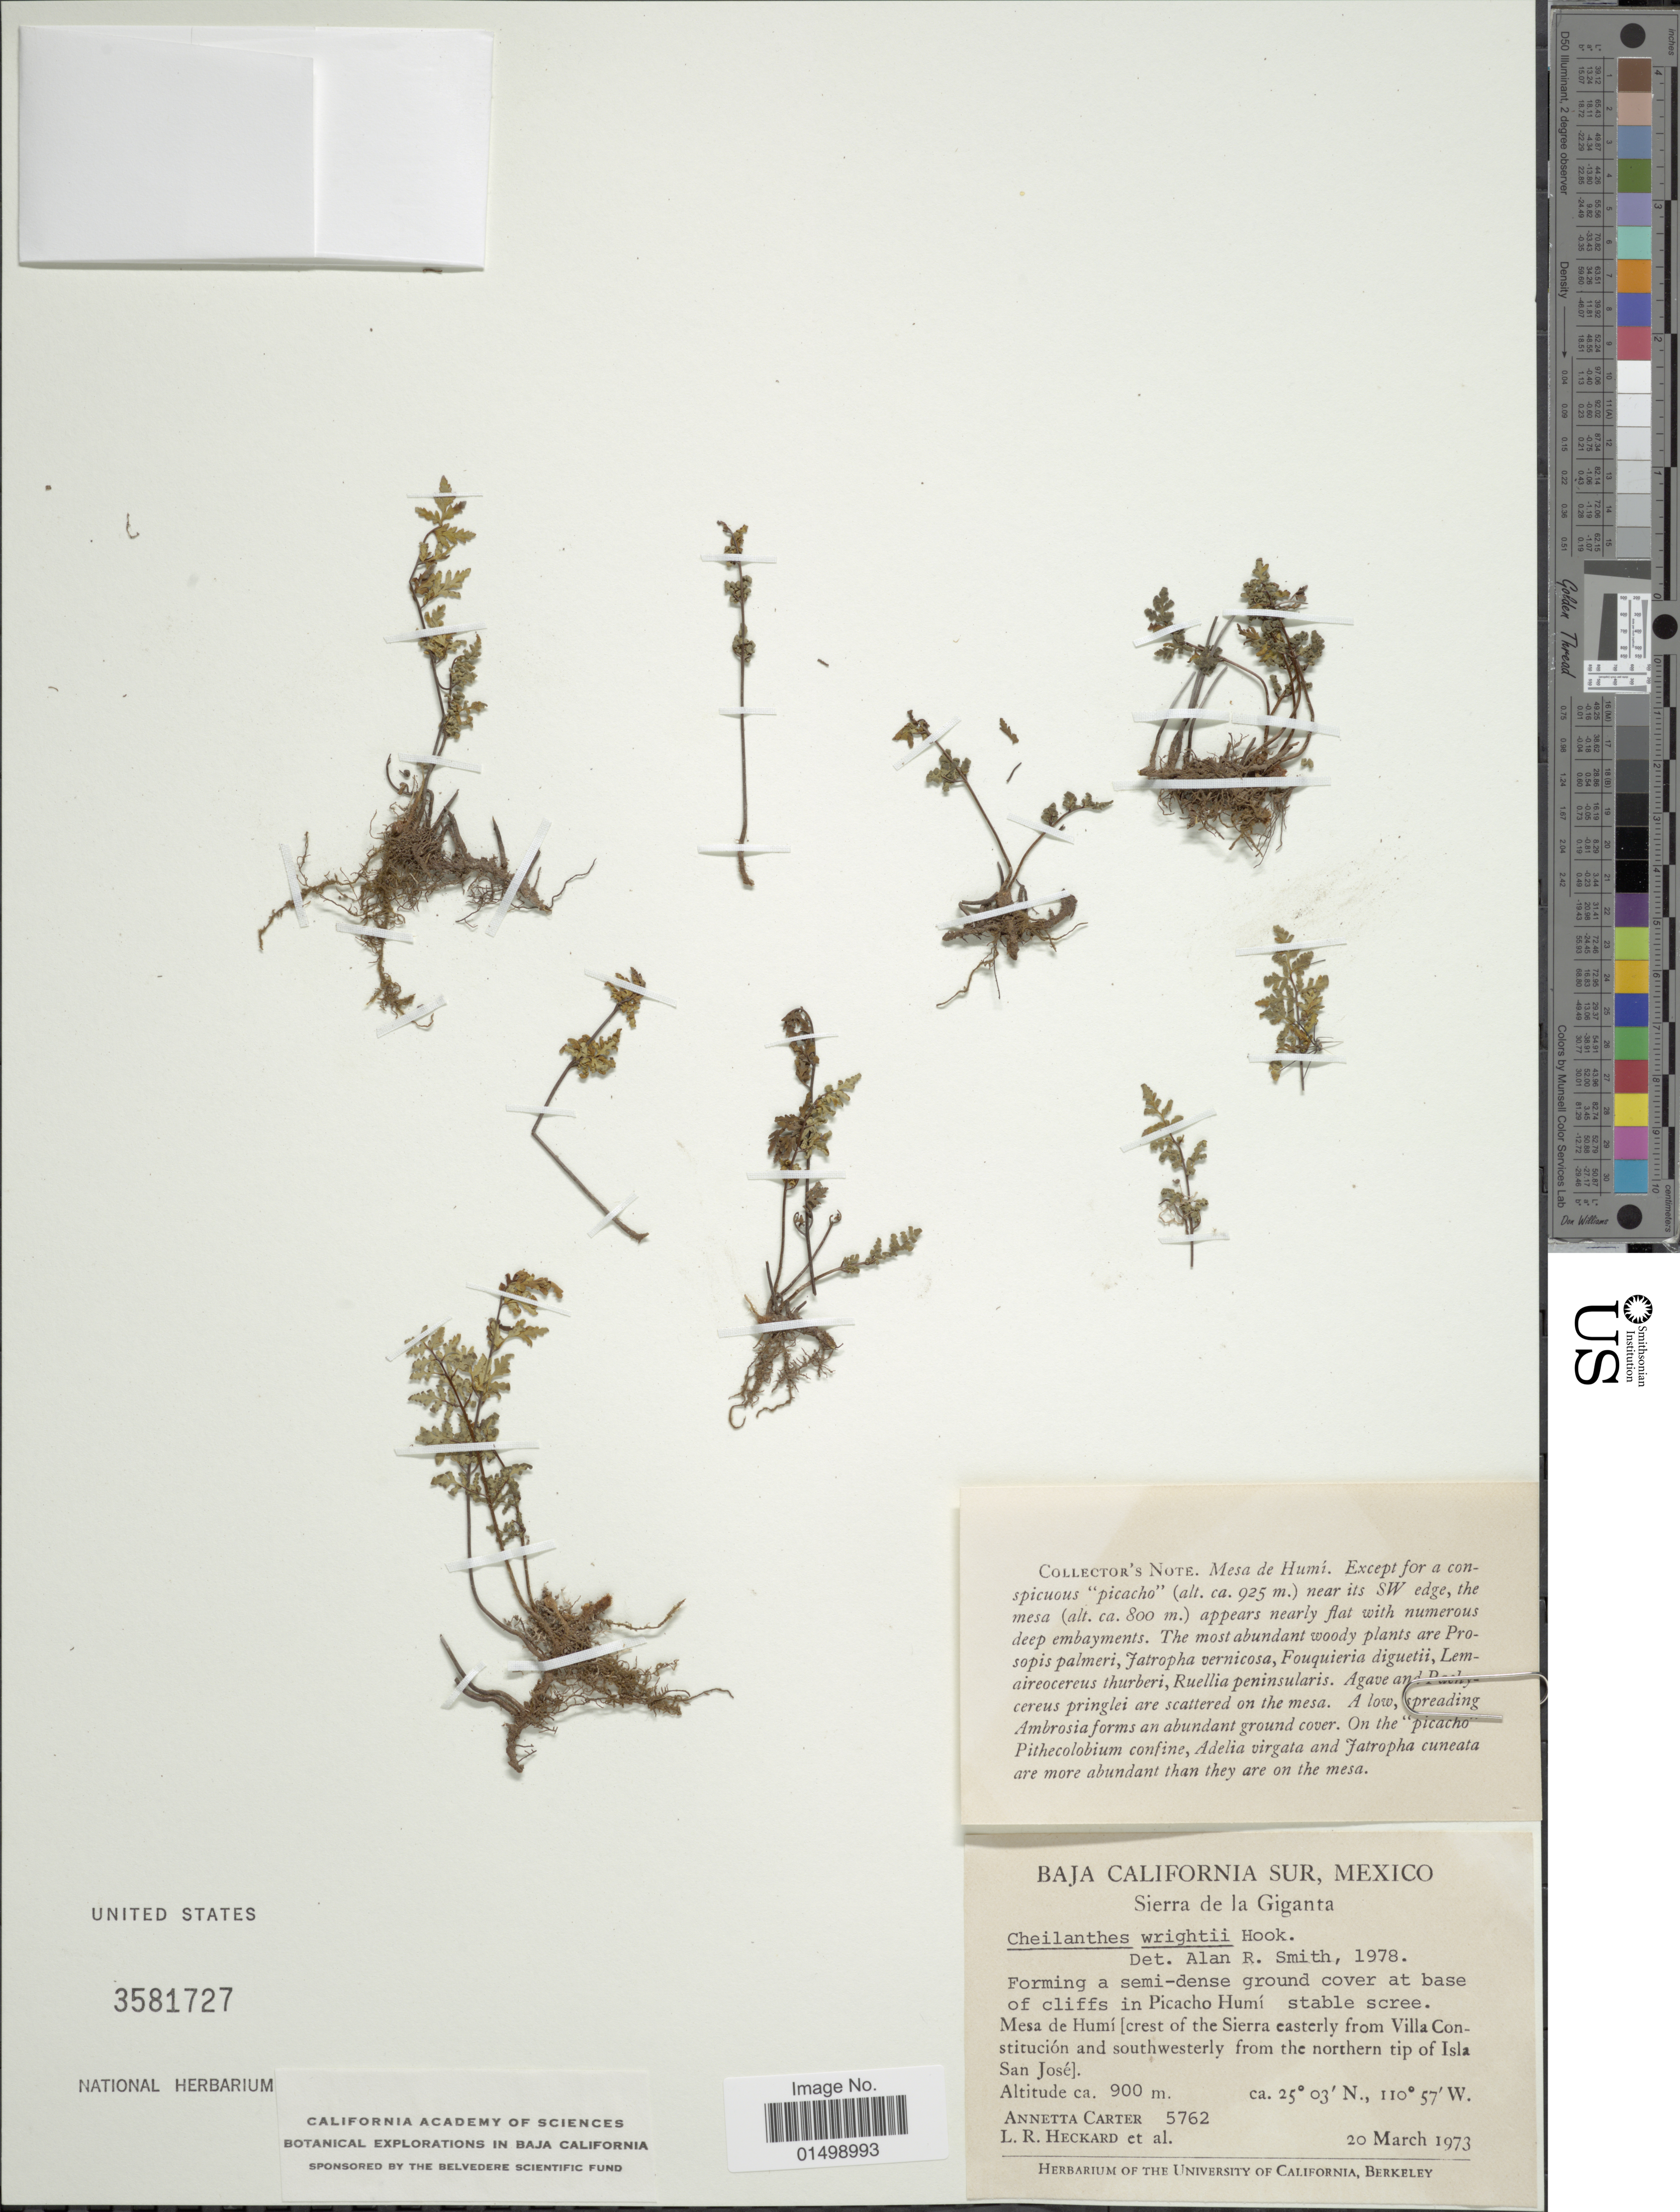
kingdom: Plantae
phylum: Tracheophyta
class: Polypodiopsida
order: Polypodiales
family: Pteridaceae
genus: Cheilanthes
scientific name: Cheilanthes wrightii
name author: Hook.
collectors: A. Carter & L. R. Heckard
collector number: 5762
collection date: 1973-03-20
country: Mexico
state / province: Baja California Sur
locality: Baja California Sur, Mexico. Sierra de la Giganta. Forming a semi-dense ground cover at base of cliffs in Picacho Humi stable scree. Mesa de Humi (crest of the Sierra easterly from Villa Constitucion and southwesterly from the northern tip of Isla San Jose)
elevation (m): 900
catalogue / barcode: US 3581727